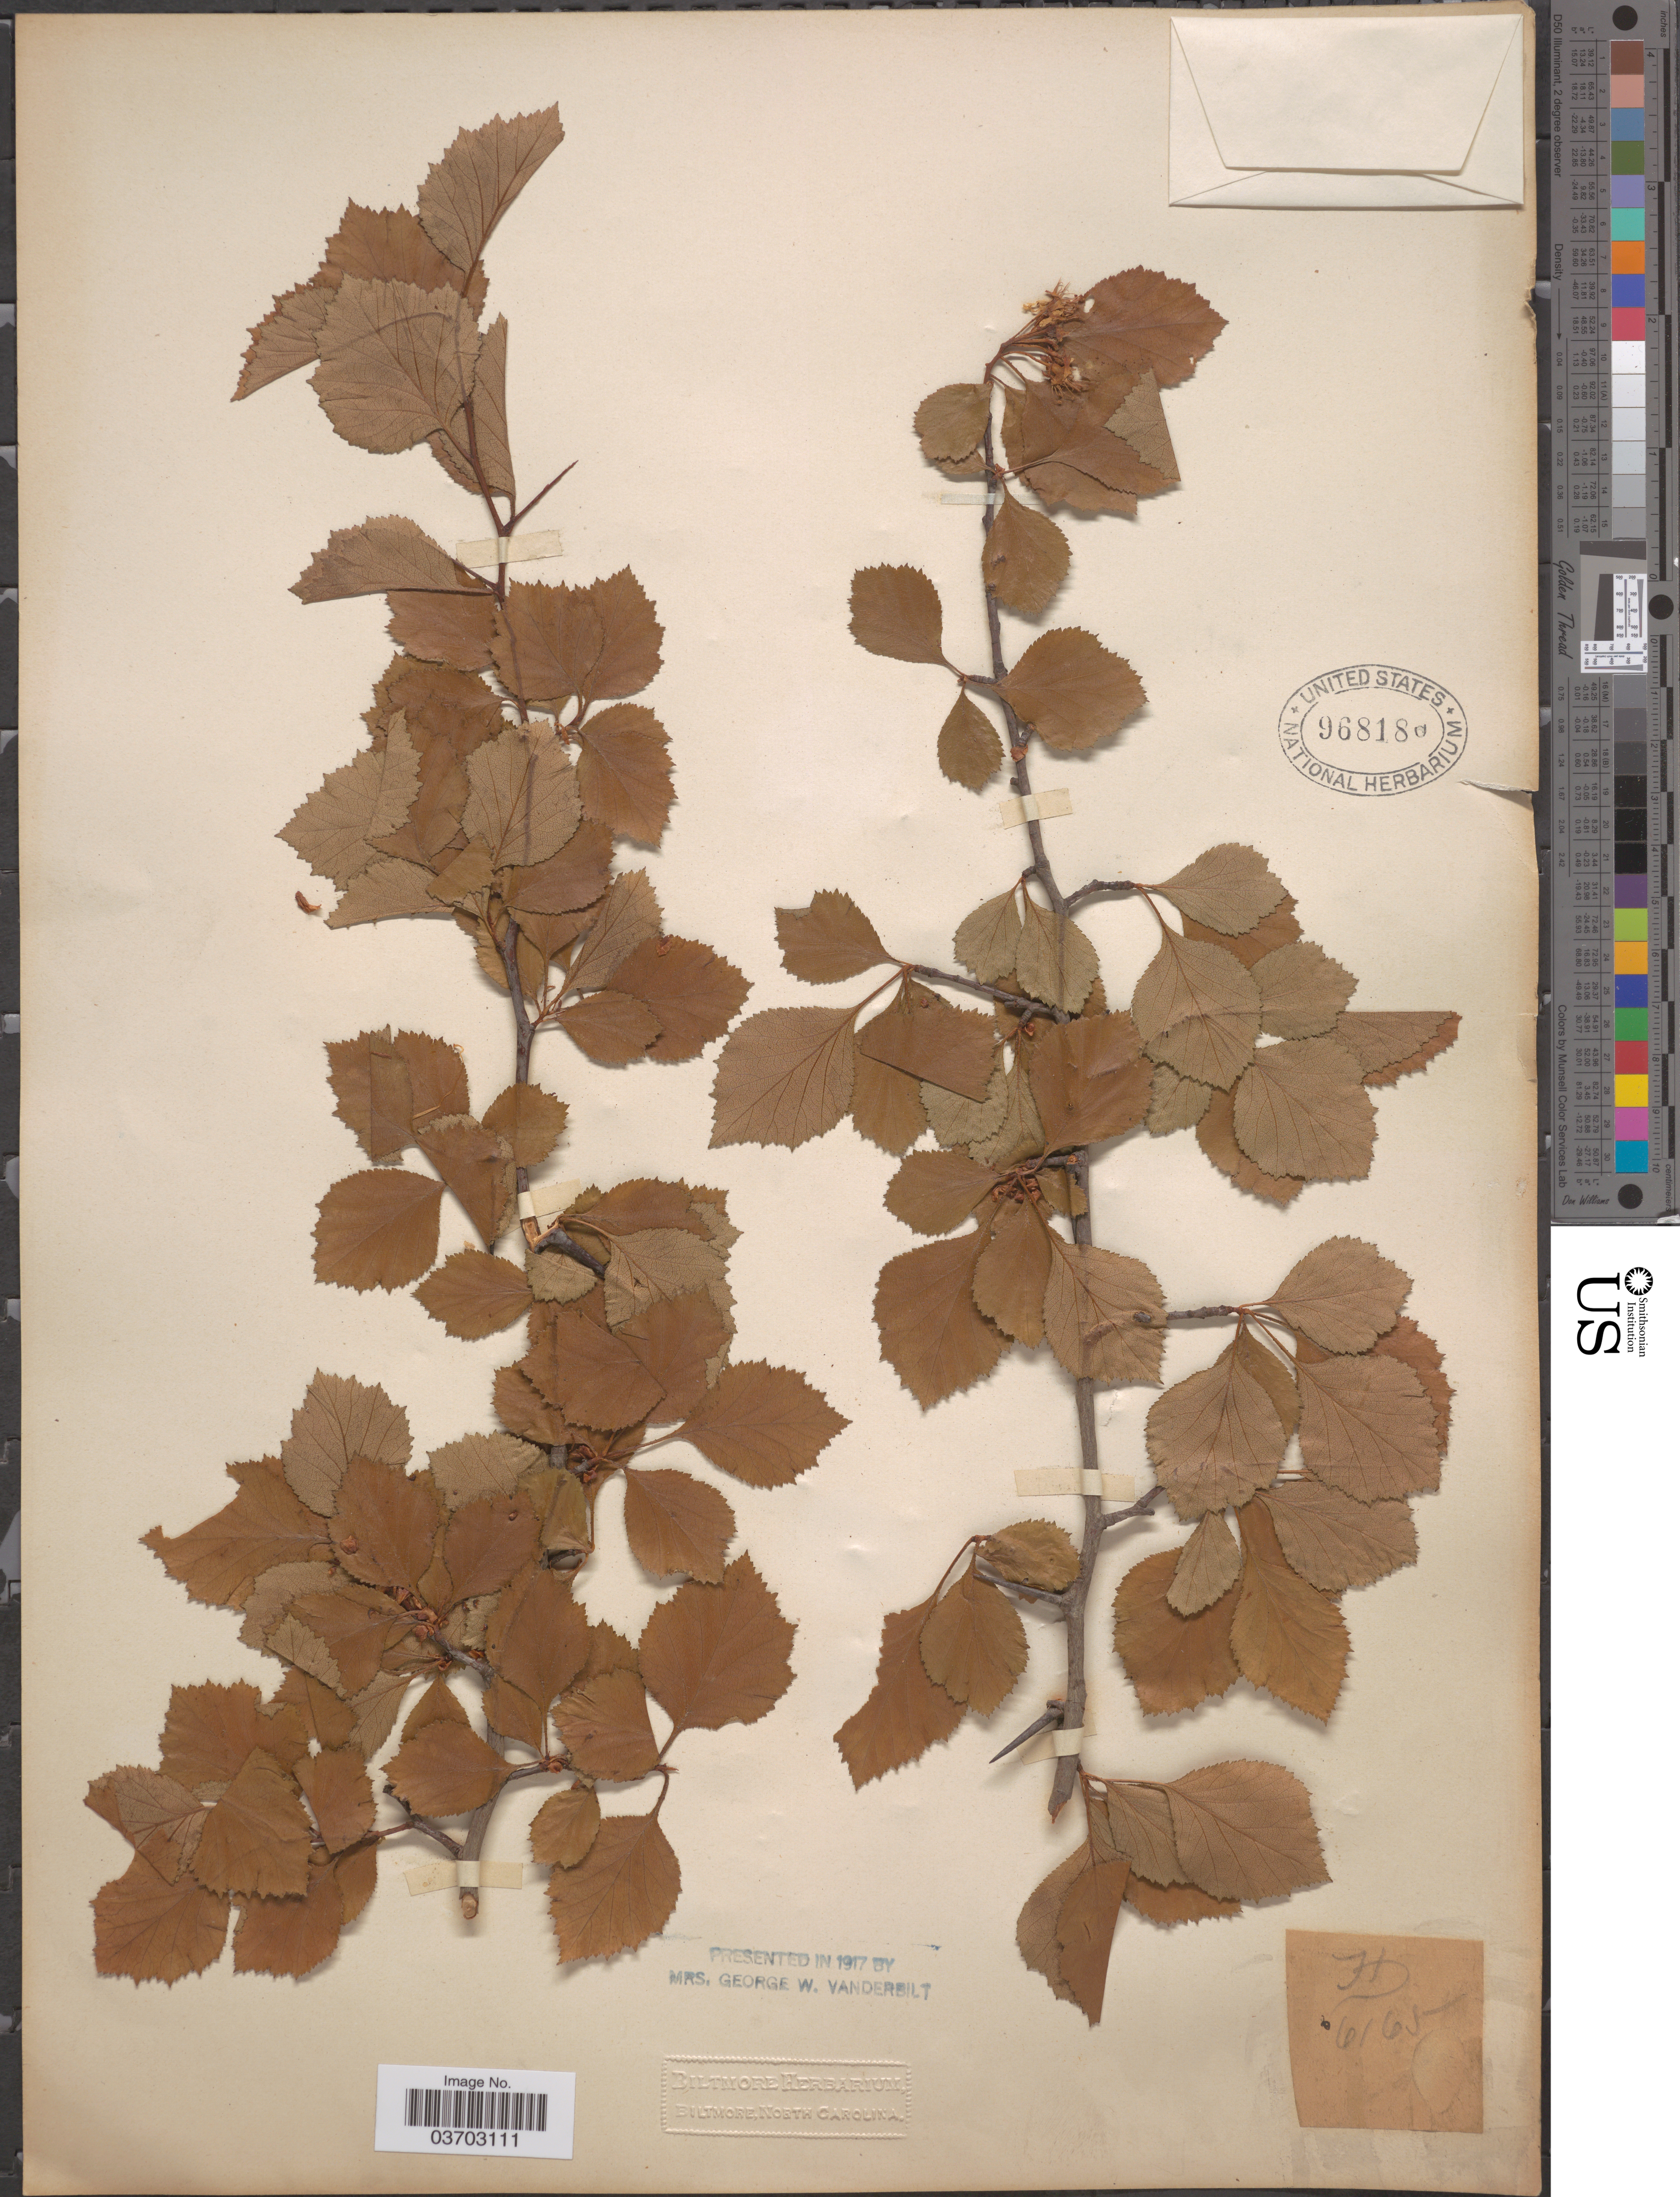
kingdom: Plantae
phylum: Tracheophyta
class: Magnoliopsida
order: Rosales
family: Rosaceae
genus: Crataegus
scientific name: Crataegus sp.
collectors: ex herb. Biltmore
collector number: H6165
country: United States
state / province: North Carolina